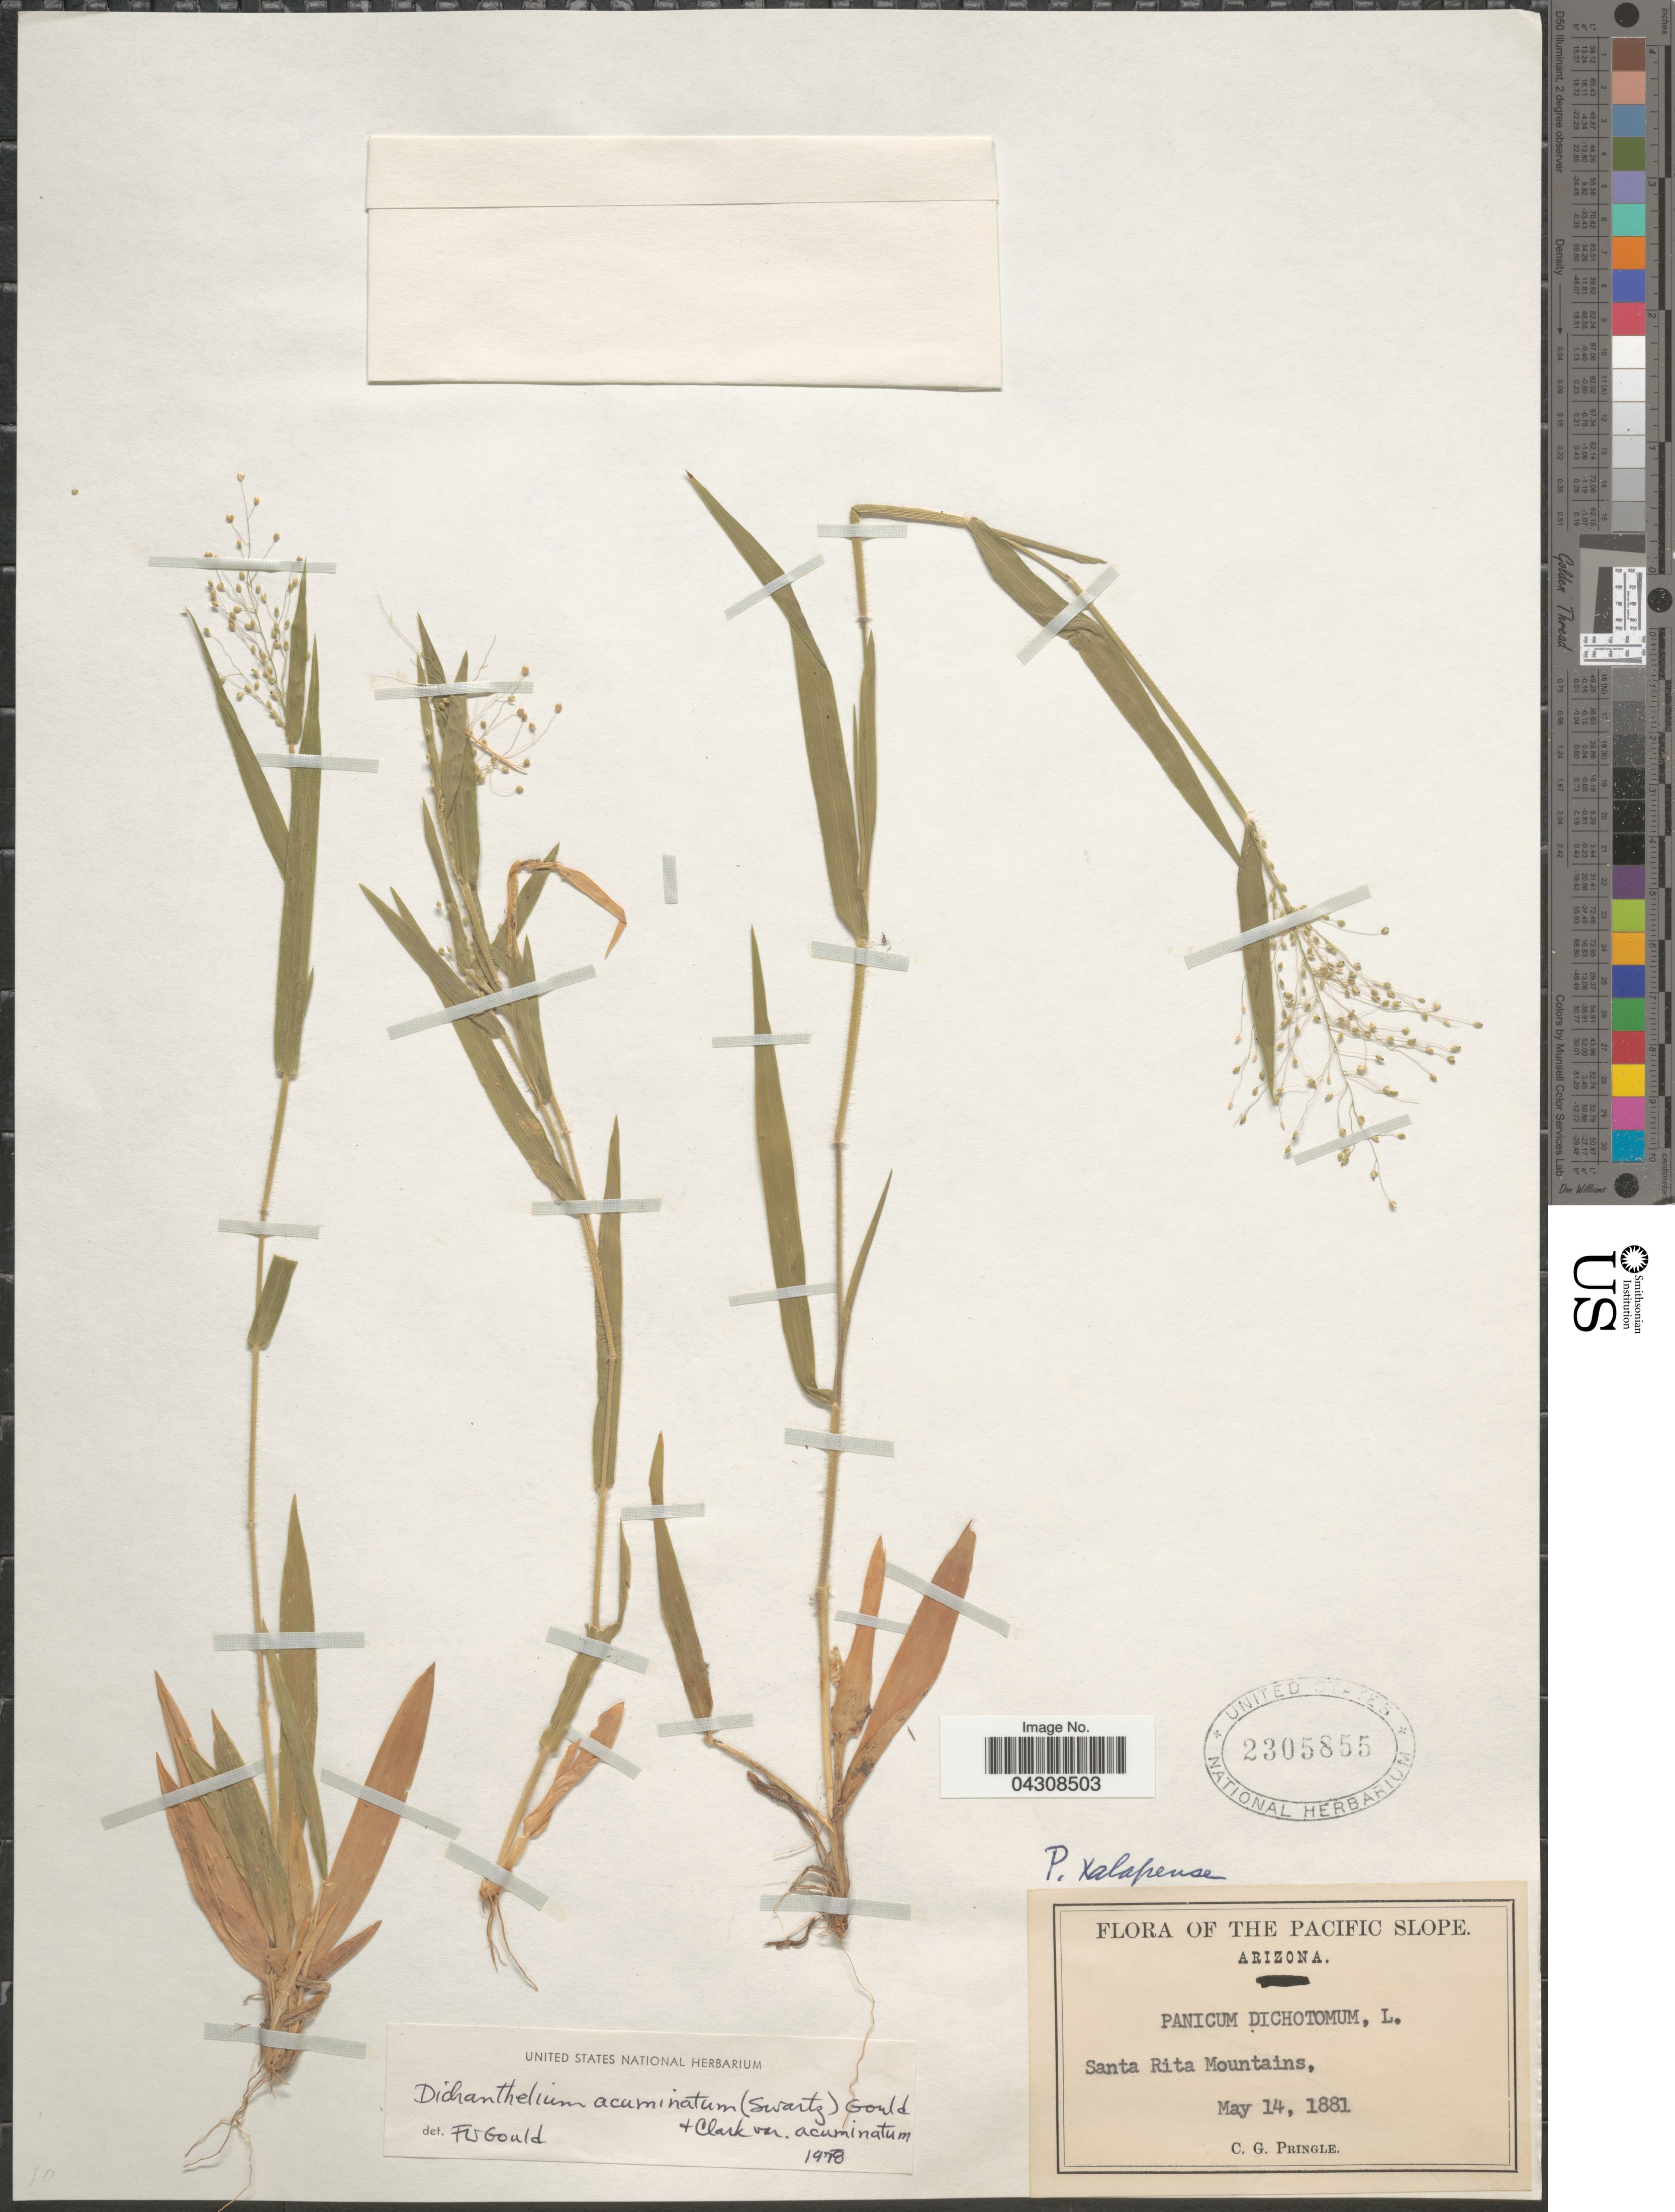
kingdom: Plantae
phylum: Tracheophyta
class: Liliopsida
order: Poales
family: Poaceae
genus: Dichanthelium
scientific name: Dichanthelium acuminatum var. acuminatum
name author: (Sw.) Gould & C.A. Clark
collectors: C. G. Pringle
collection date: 1881-05-14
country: United States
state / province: Arizona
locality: Pacific Slope. Santa Rita Mountains.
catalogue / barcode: US 2305855